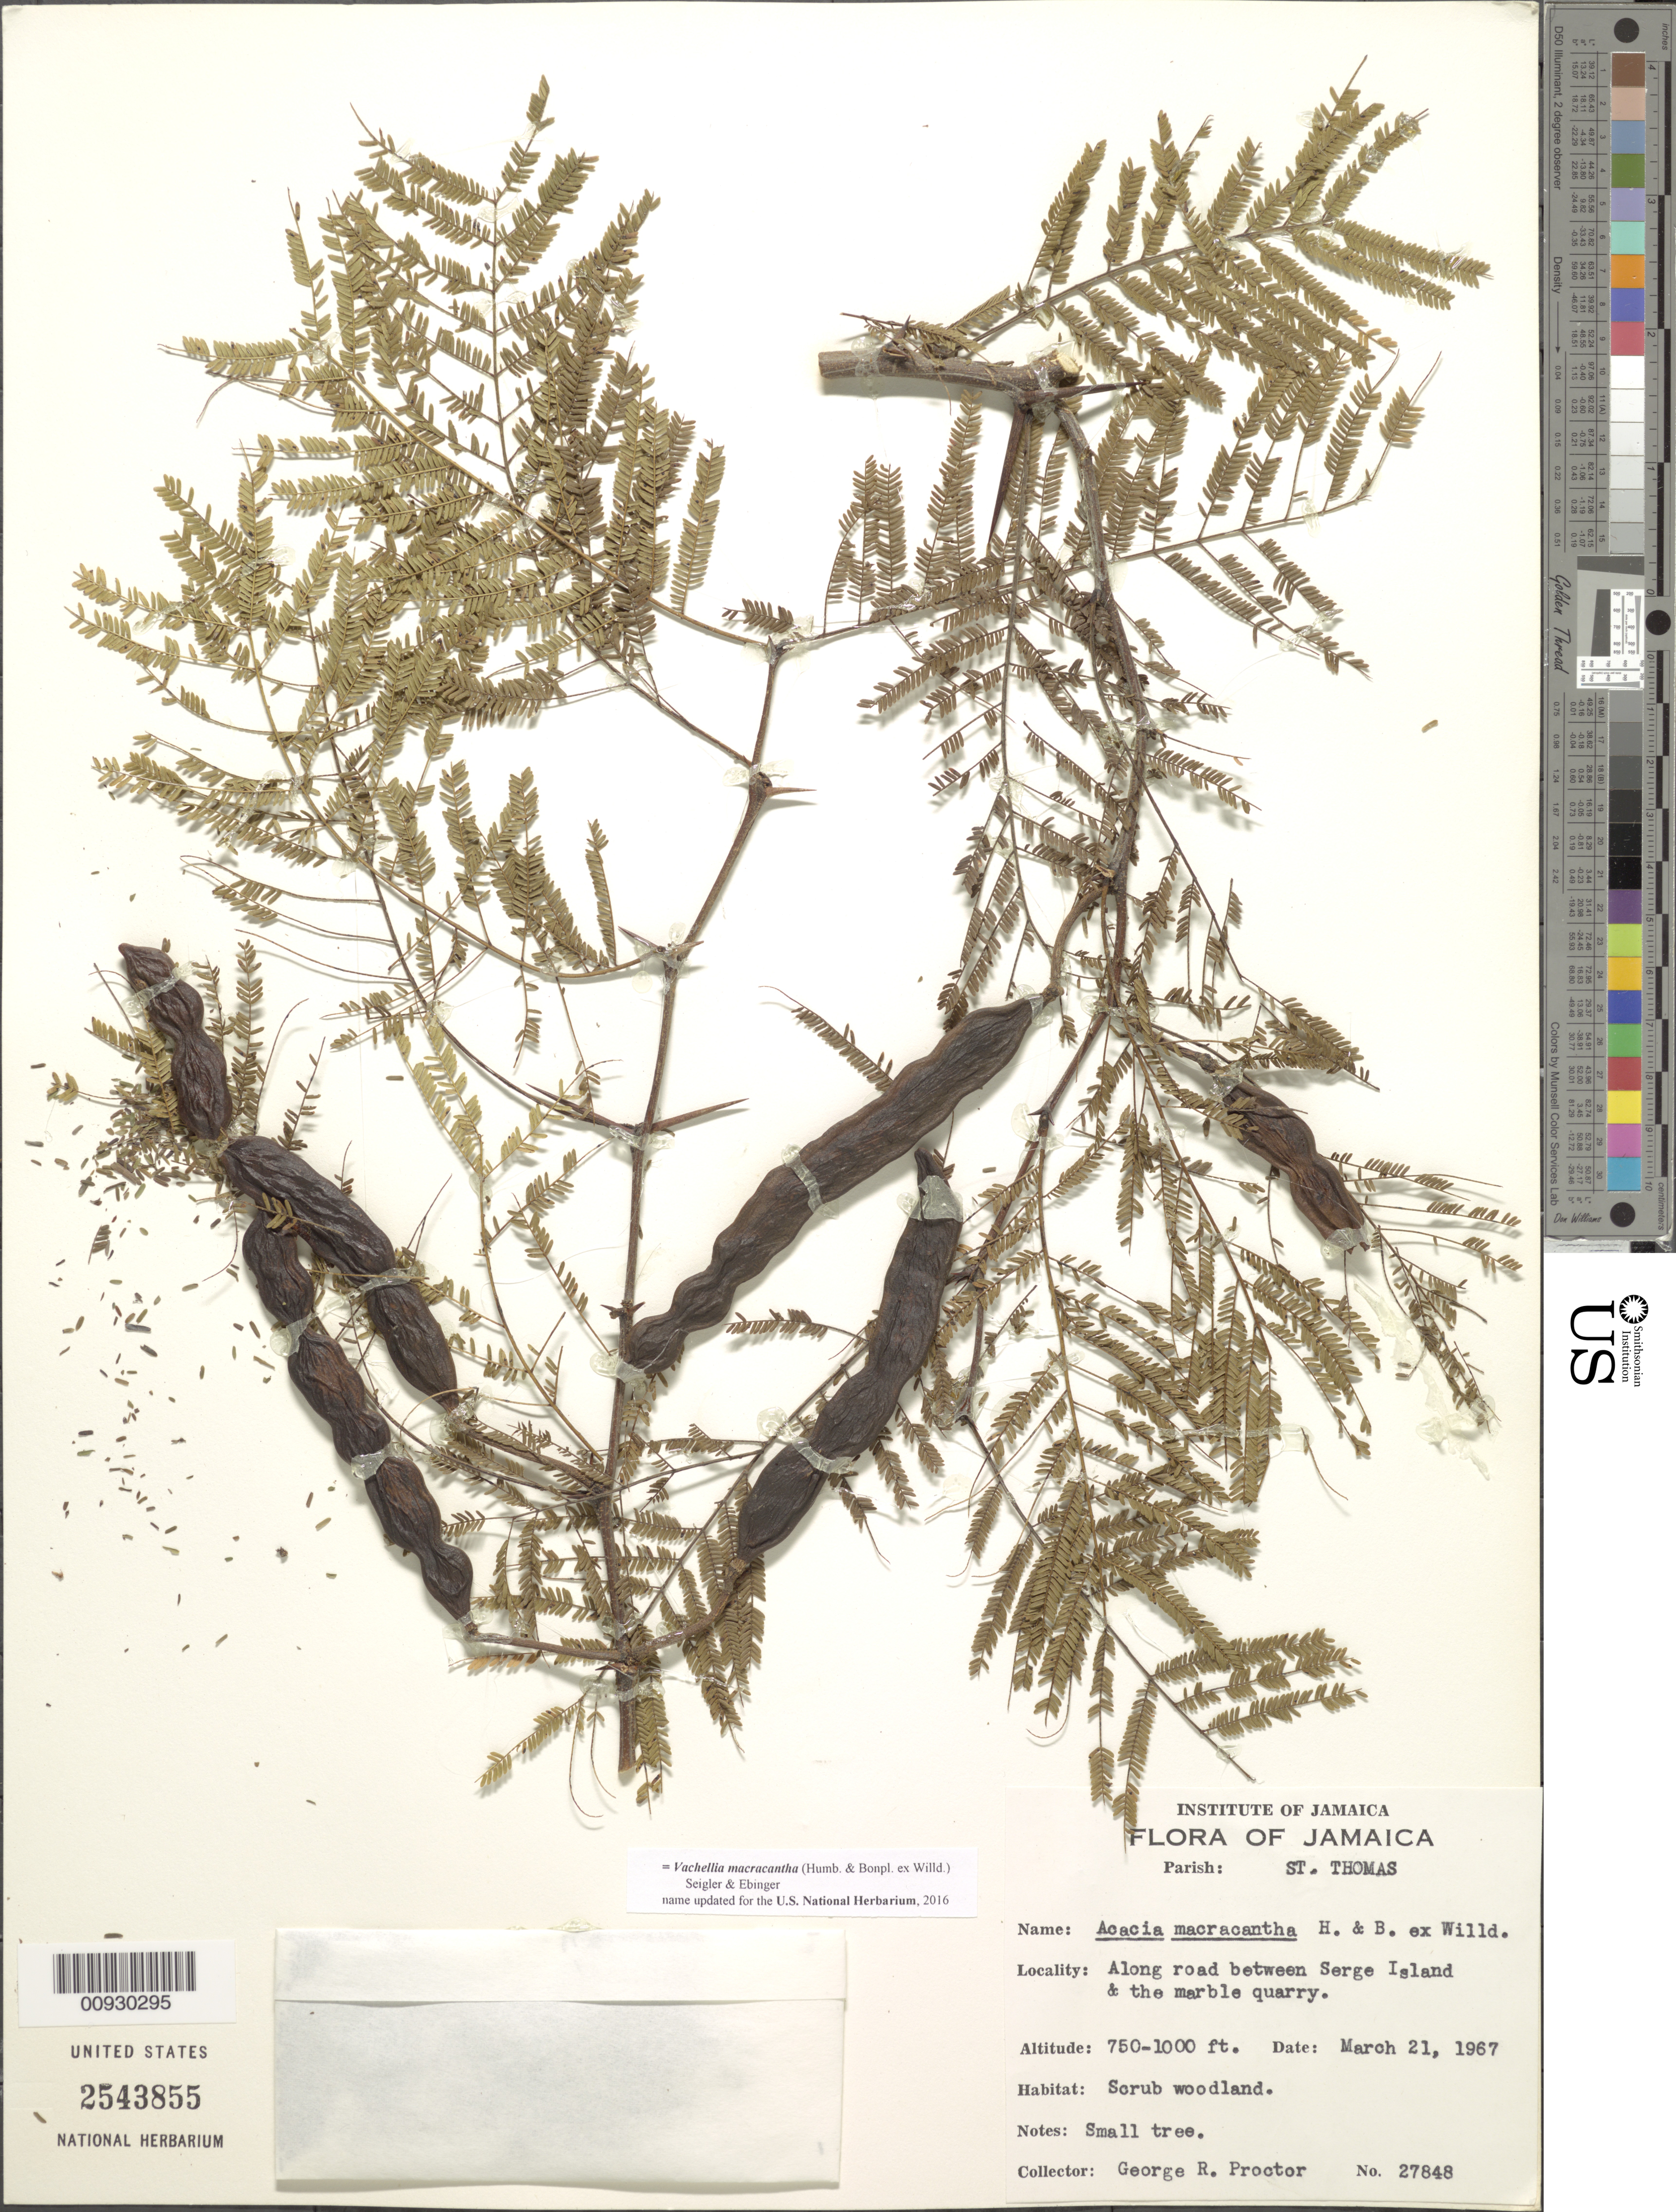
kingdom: Plantae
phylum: Tracheophyta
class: Magnoliopsida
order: Fabales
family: Fabaceae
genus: Vachellia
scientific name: Vachellia macracantha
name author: (Humb. & Bonpl. ex Willd.) Seigler & Ebinger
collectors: G. R. Proctor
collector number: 27848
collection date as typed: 21 Mar 1967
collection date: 1967-03-21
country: Jamaica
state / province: Saint Thomas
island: Jamaica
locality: Along road between Serge Island and the marble quarry.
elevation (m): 229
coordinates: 0 N, 0 E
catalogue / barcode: US 2543855